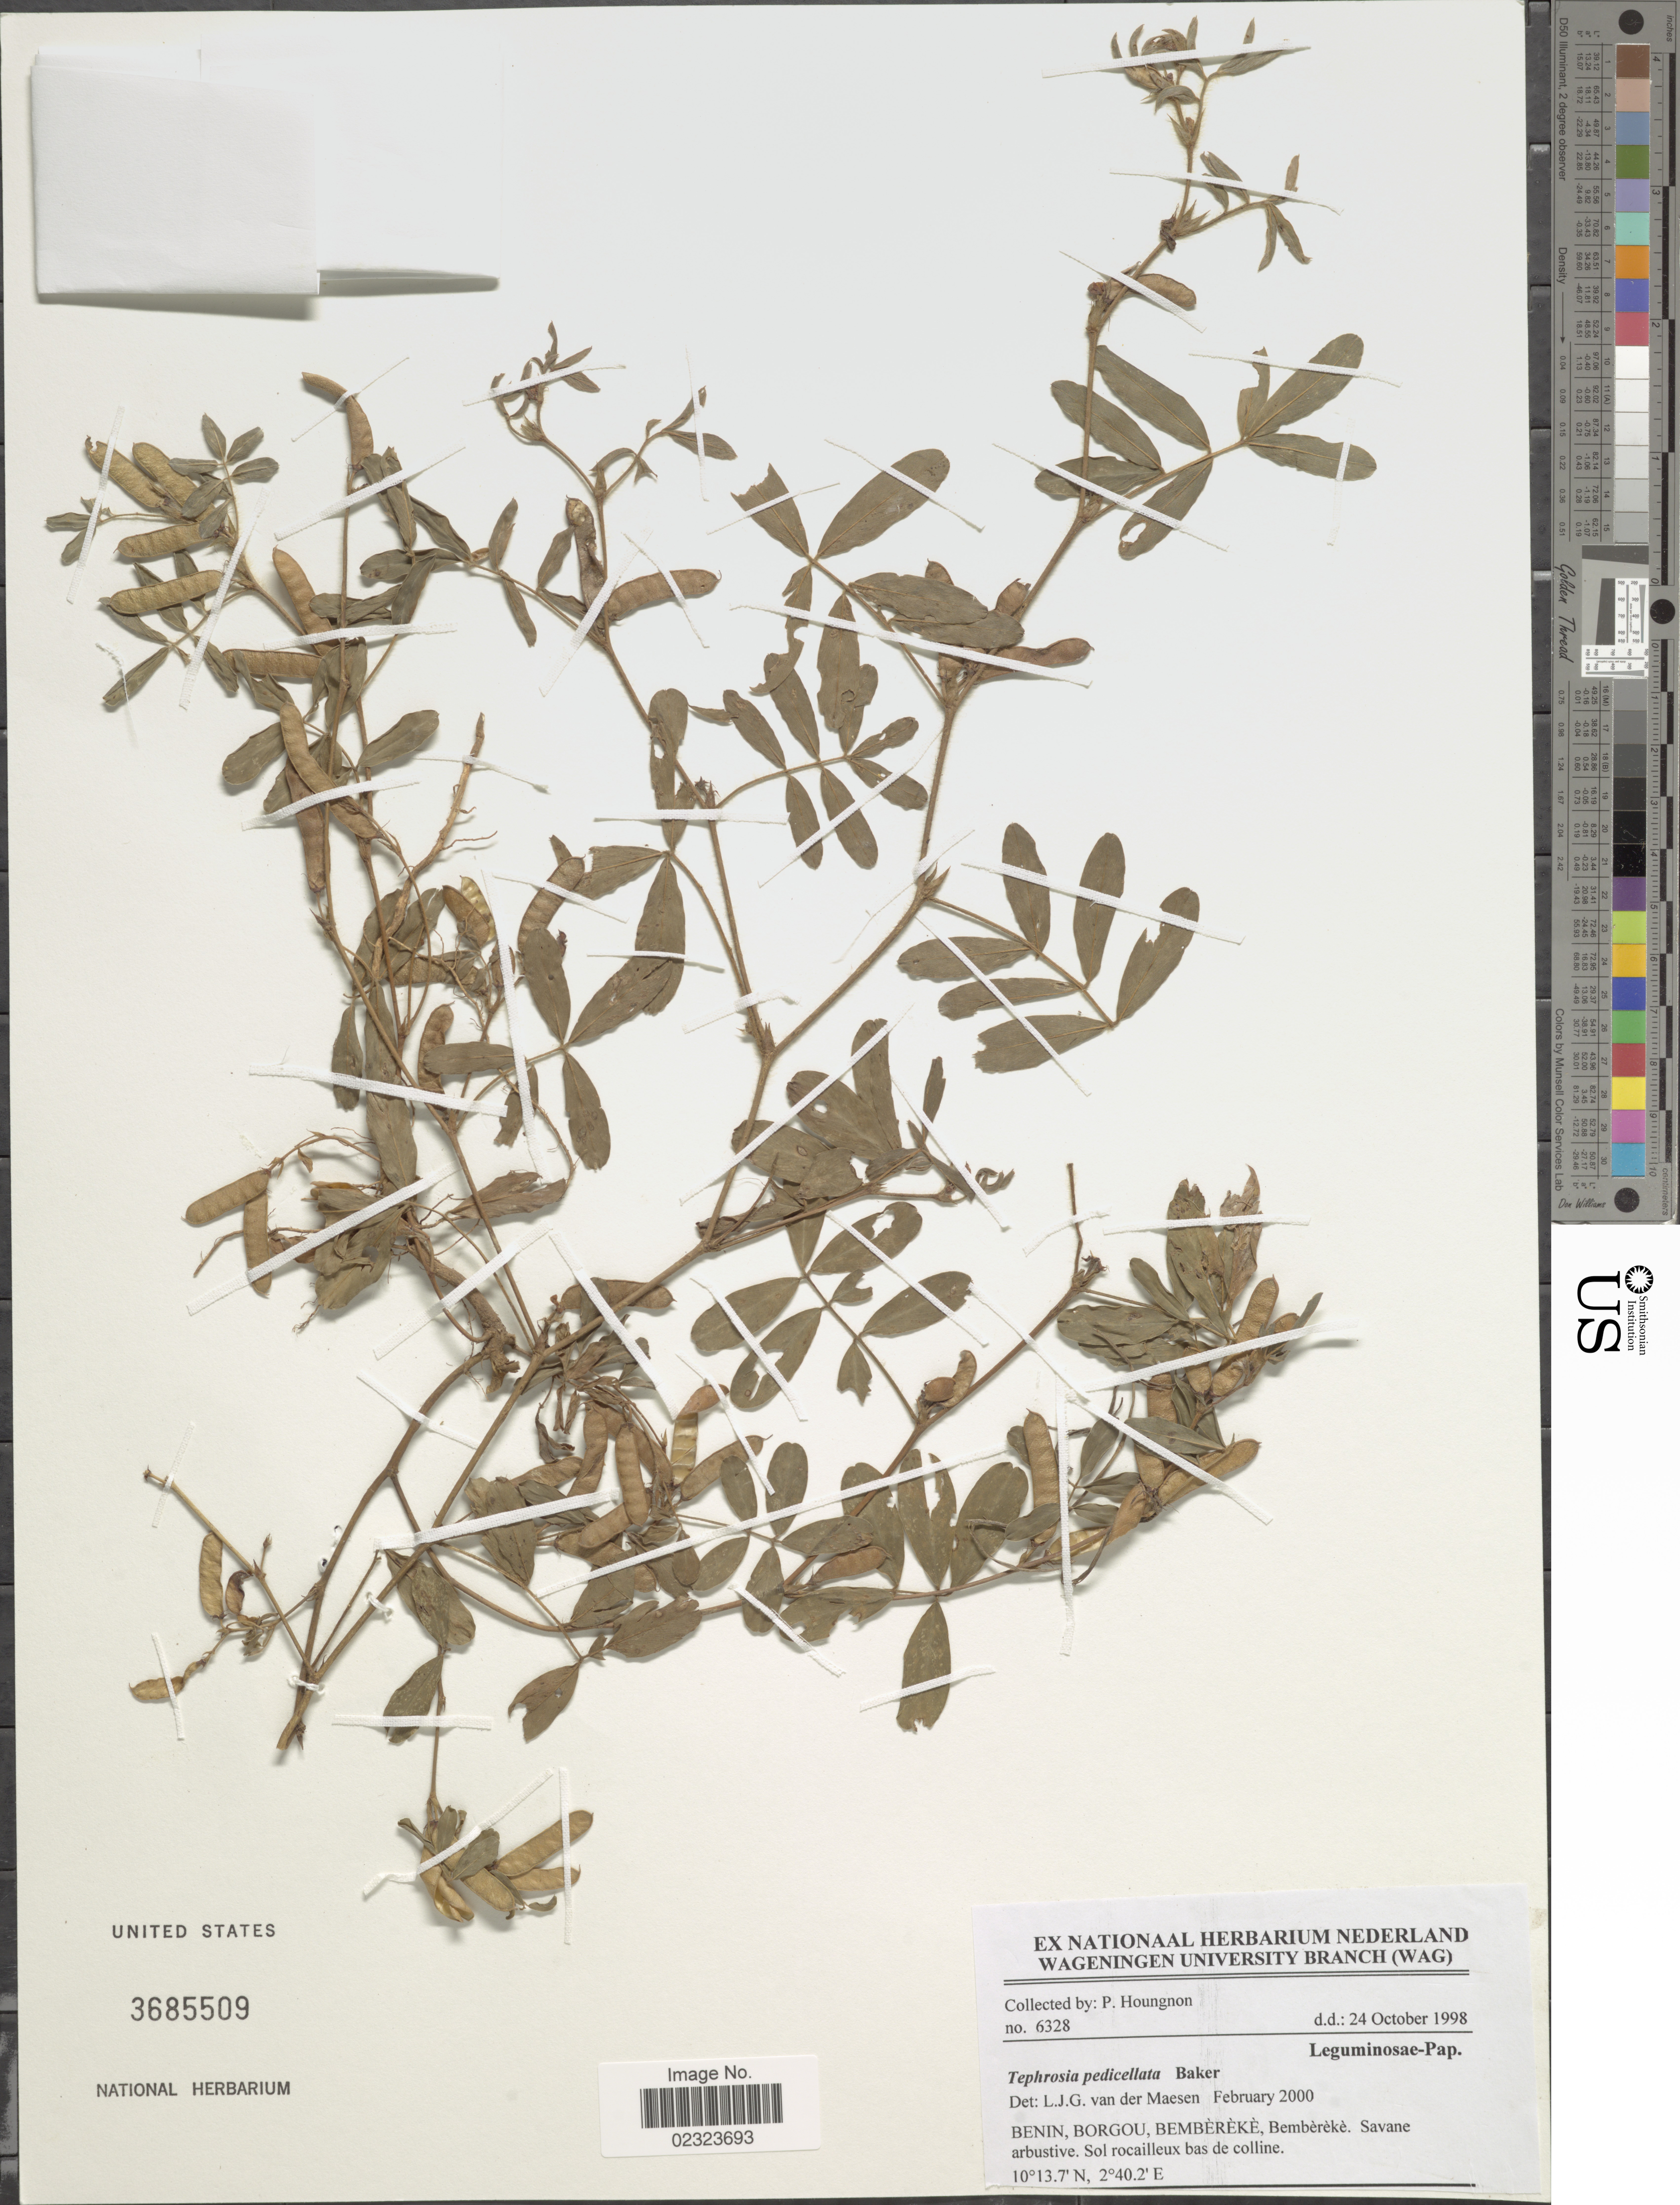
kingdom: Plantae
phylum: Tracheophyta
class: Magnoliopsida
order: Fabales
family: Fabaceae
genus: Tephrosia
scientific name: Tephrosia pedicellata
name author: Baker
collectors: P. Houngnon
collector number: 6328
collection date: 1998-10-24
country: Benin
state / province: Borgou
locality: Bembereke.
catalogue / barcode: US 3685509